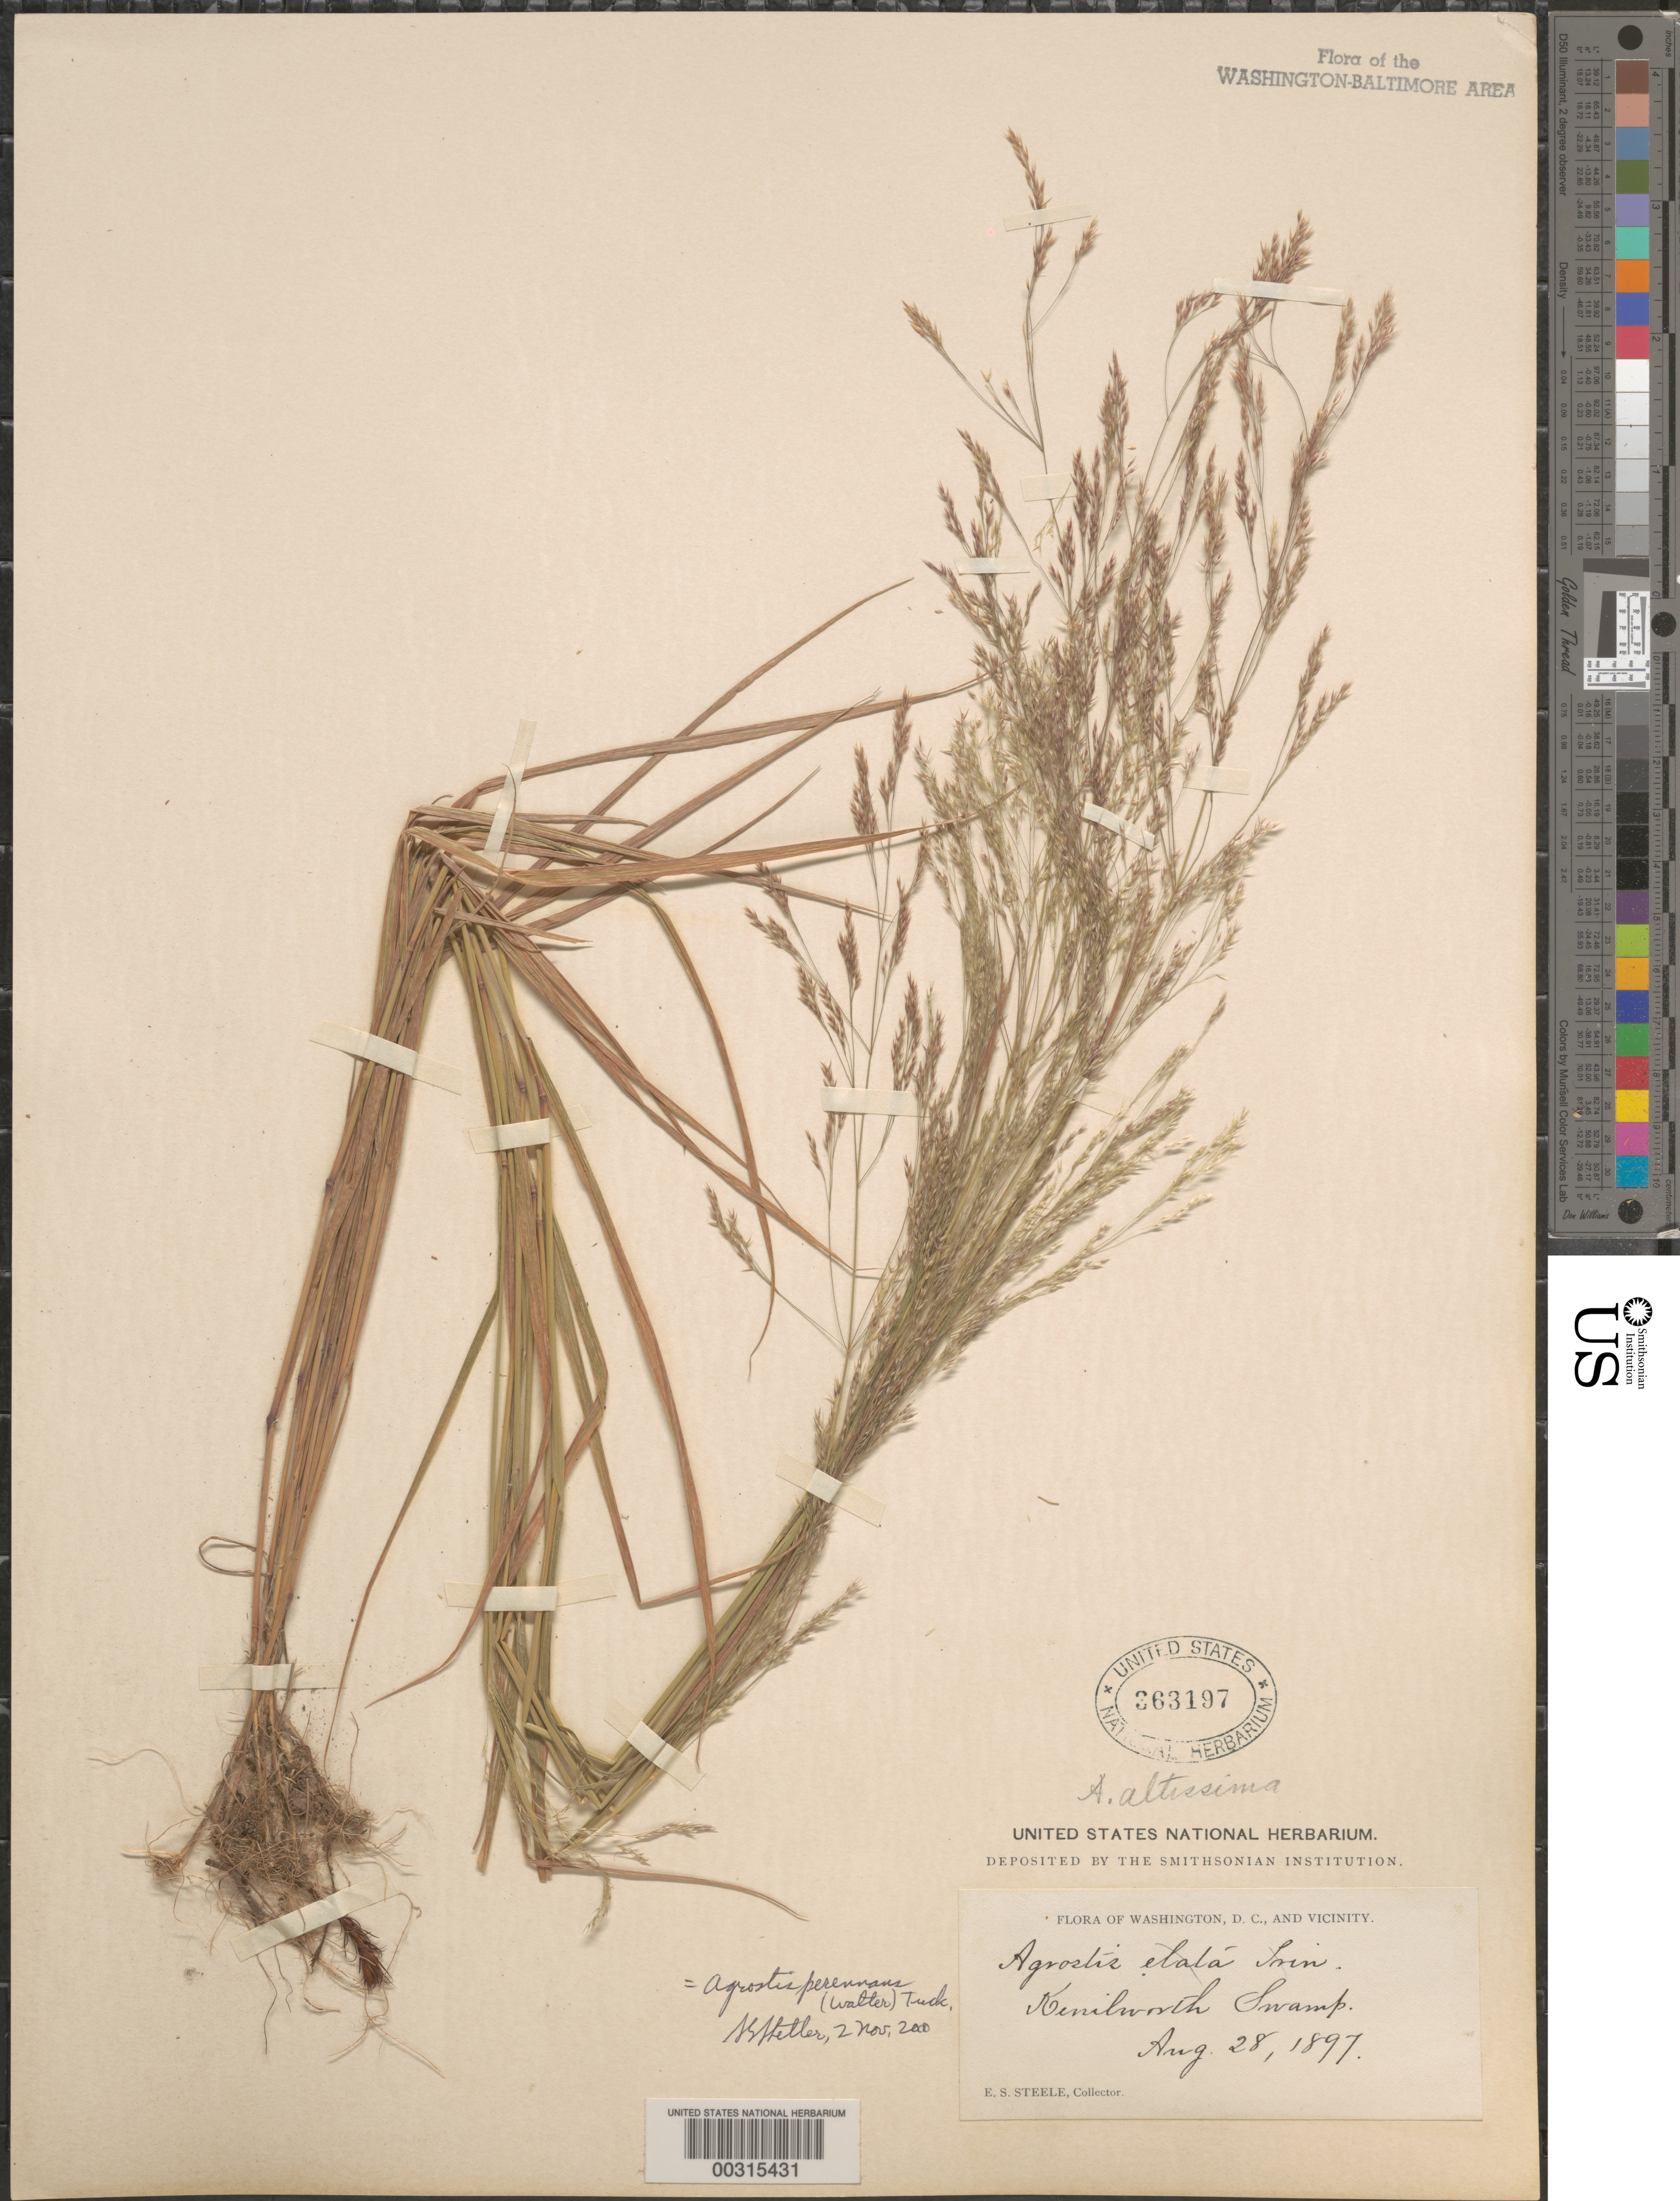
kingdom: Plantae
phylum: Tracheophyta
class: Liliopsida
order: Poales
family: Poaceae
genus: Agrostis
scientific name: Agrostis perennans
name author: (Walter) Tuck.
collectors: E. Steele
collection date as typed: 28 Aug 1897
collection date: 1897-08-28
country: United States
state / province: District of Columbia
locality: Kenilworth swamp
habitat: Swamp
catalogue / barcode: US 363197